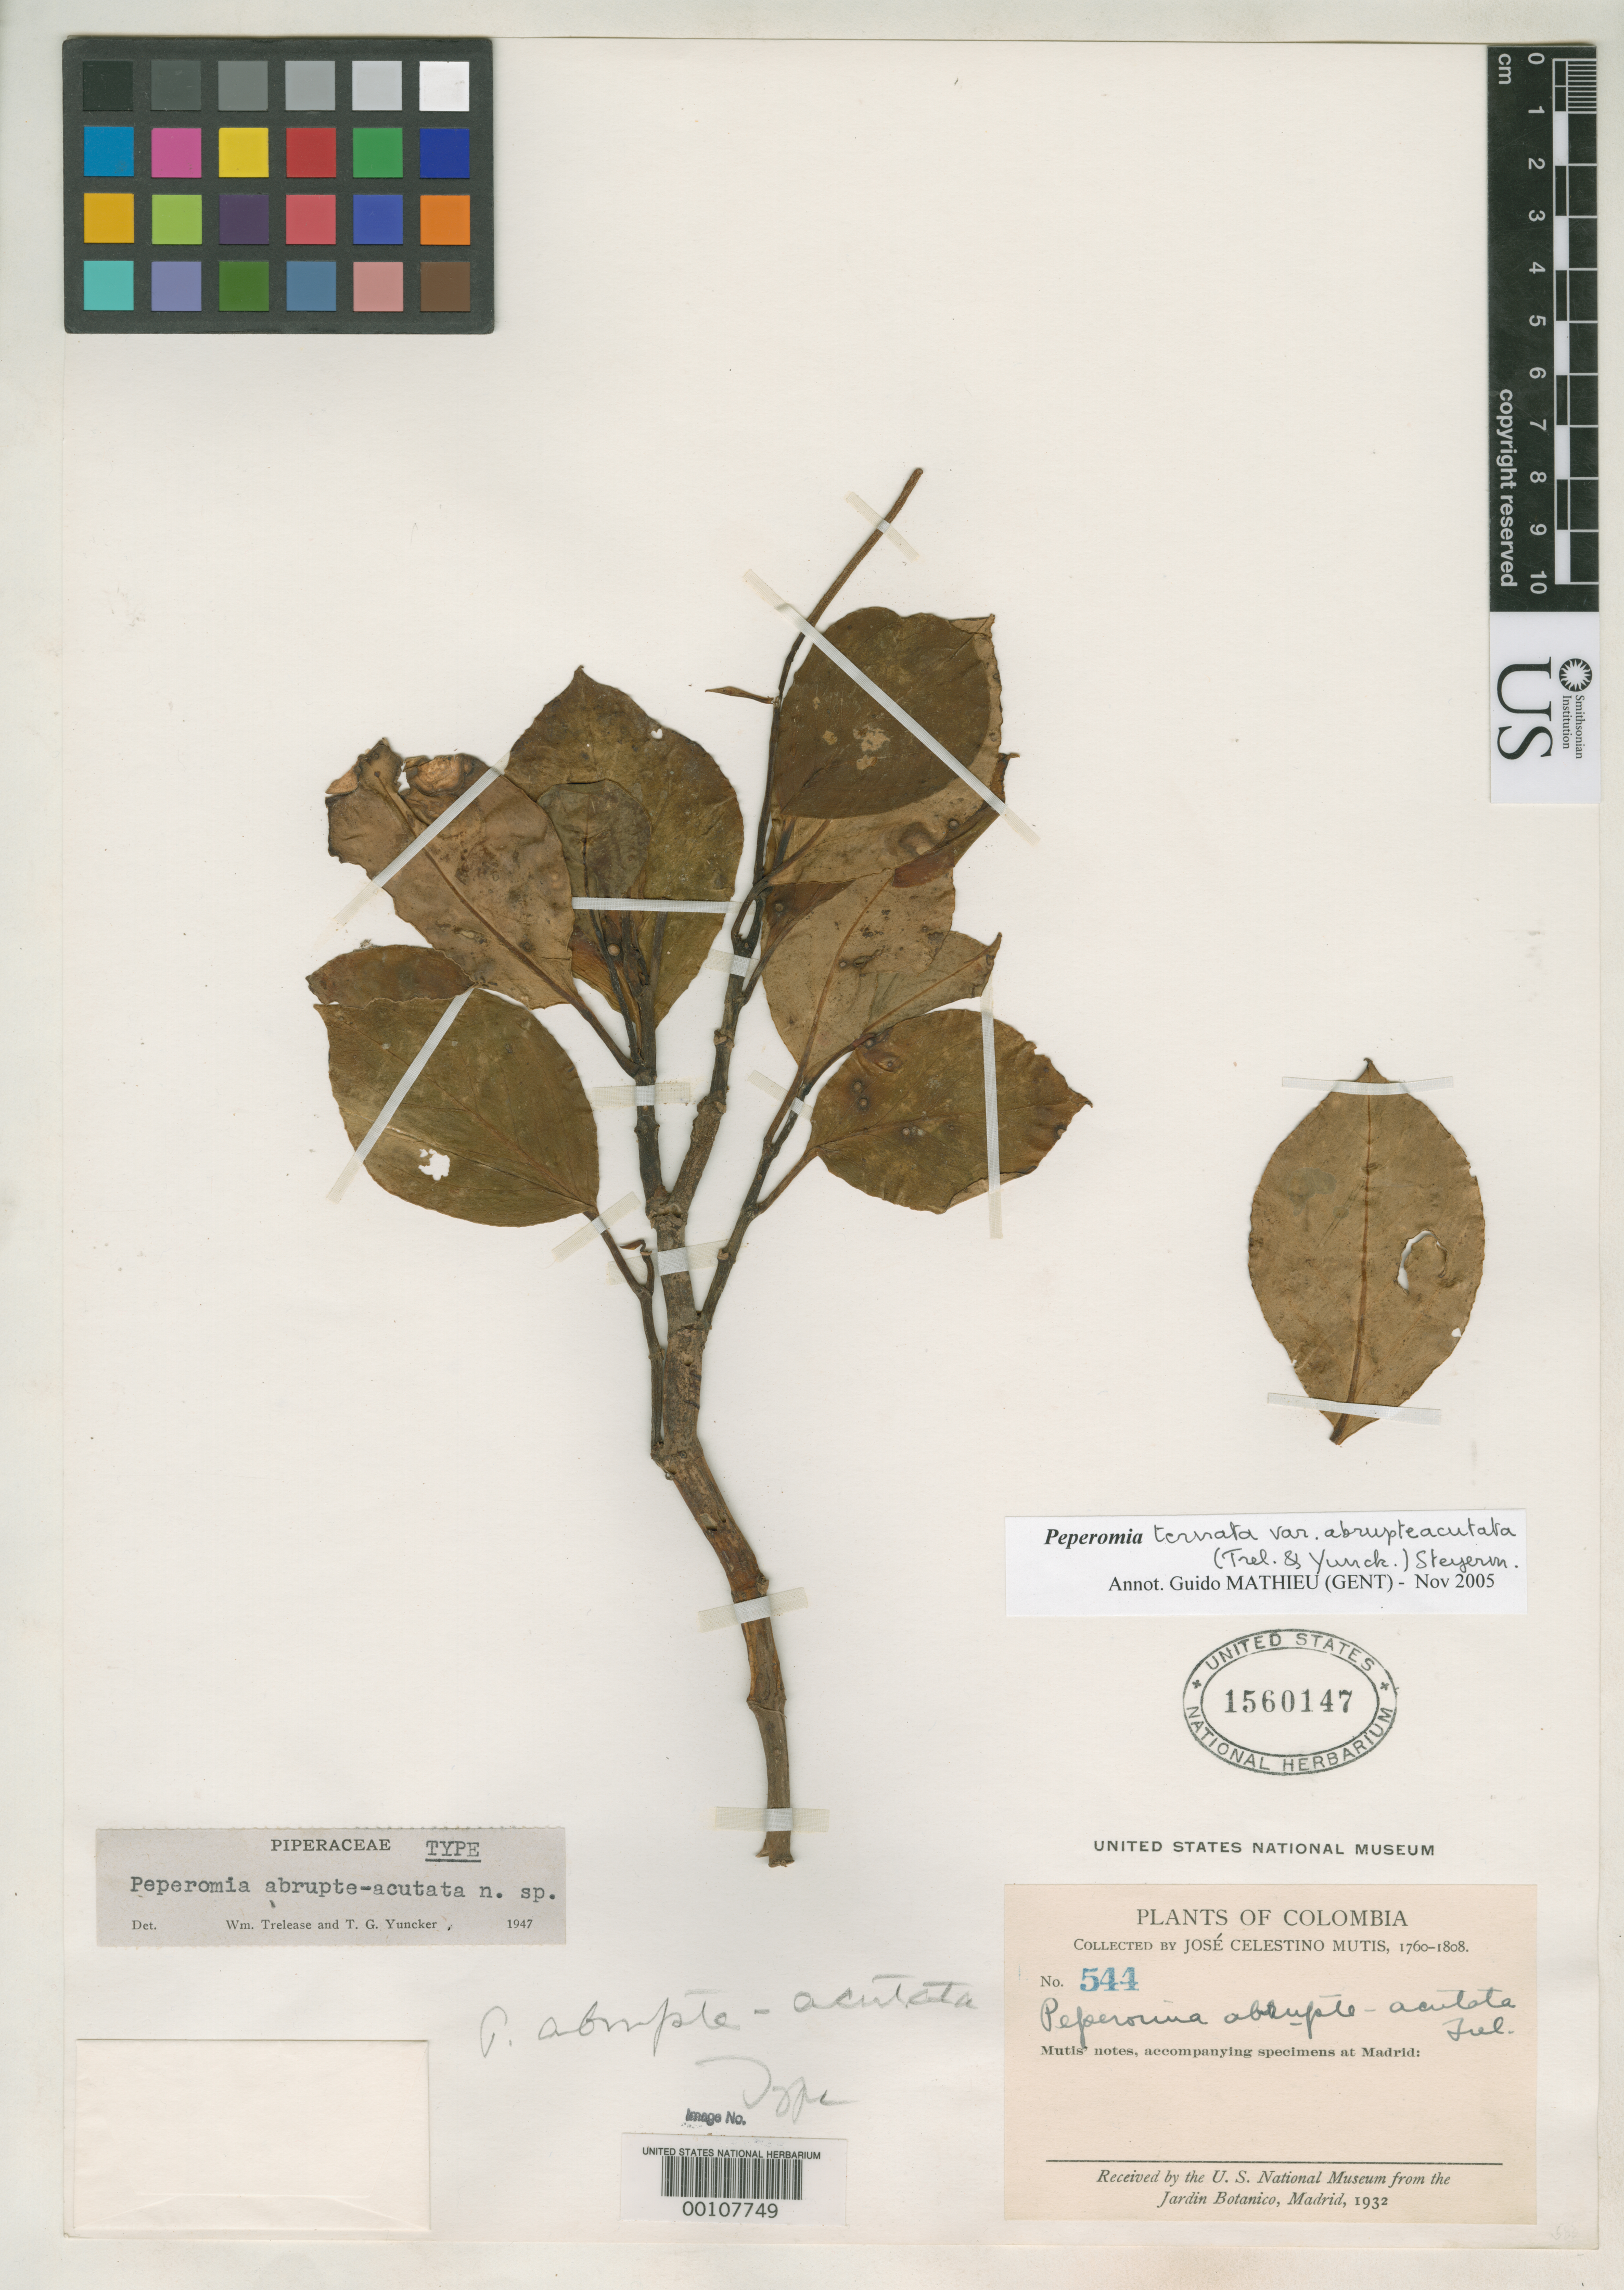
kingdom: Plantae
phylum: Tracheophyta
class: Magnoliopsida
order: Piperales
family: Piperaceae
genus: Peperomia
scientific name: Peperomia abrupte-acutata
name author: Trel. & Yunck.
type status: Holotype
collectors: J. C. B. Mutis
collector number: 544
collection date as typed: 1760 to -- --- 1808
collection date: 1760/1808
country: Colombia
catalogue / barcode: US 1560147